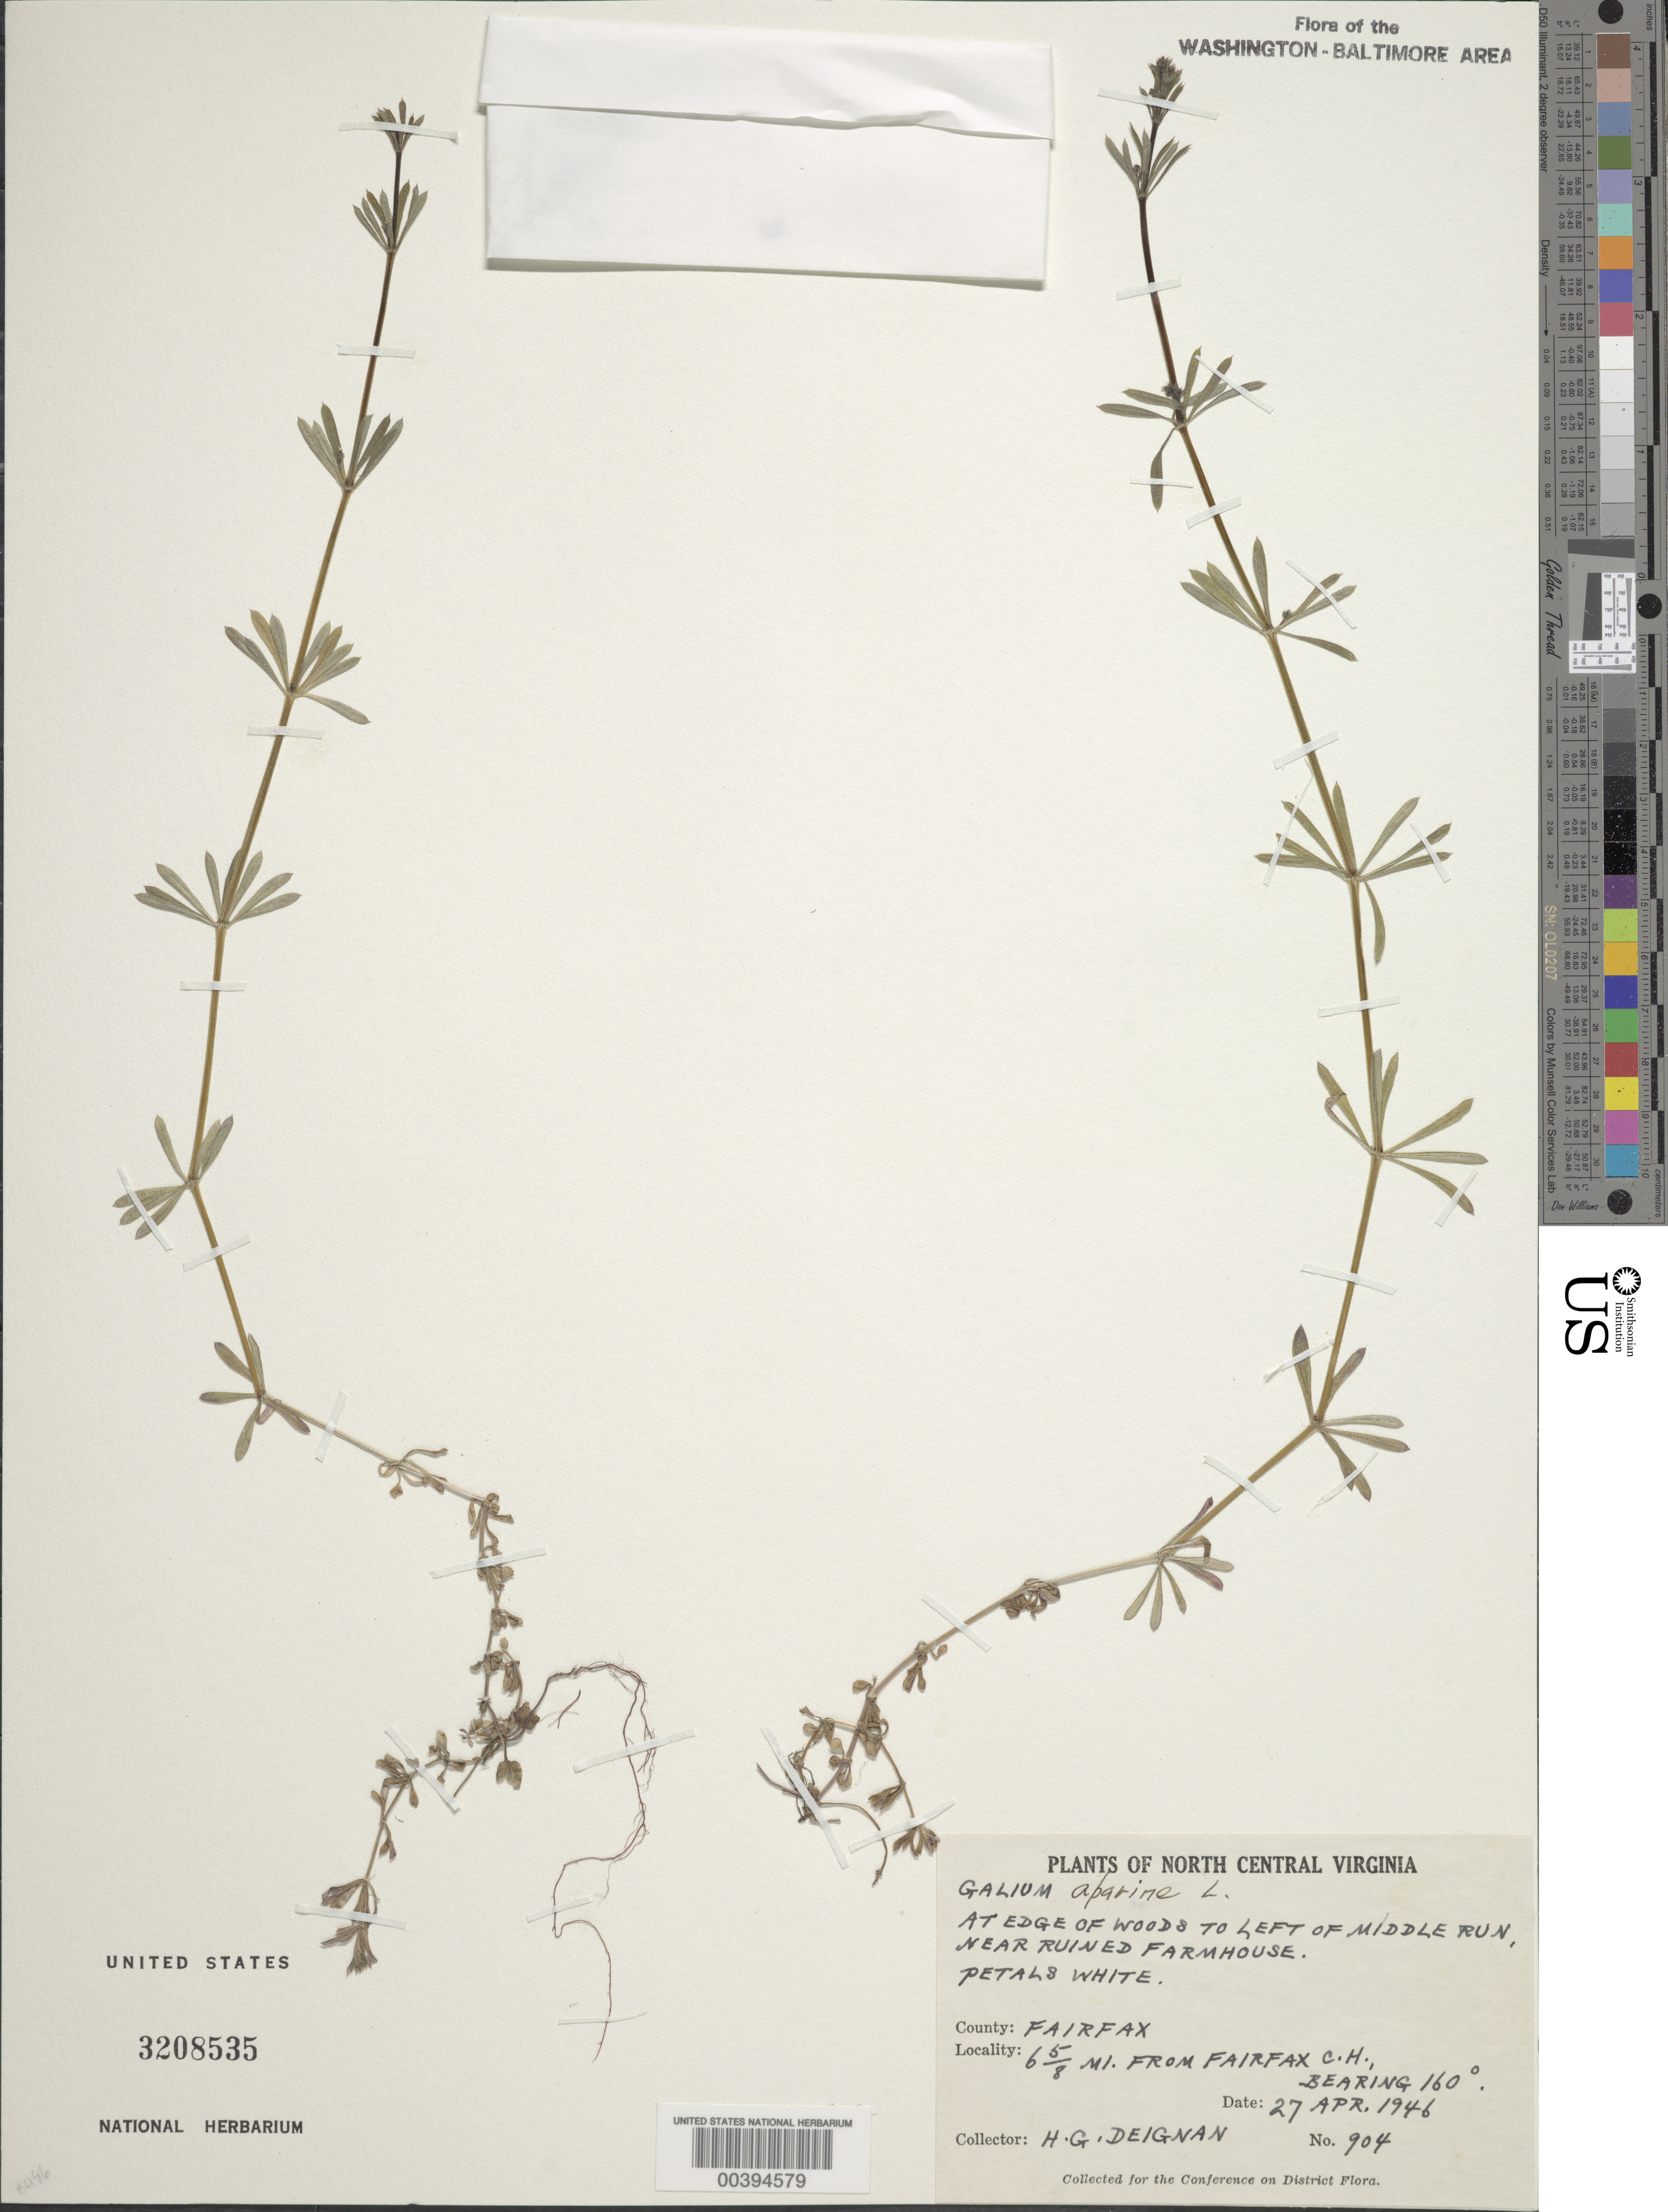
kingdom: Plantae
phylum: Tracheophyta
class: Magnoliopsida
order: Gentianales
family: Rubiaceae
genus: Galium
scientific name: Galium aparine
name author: L.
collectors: H. Deignan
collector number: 904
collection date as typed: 27 Apr 1946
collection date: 1946-04-27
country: United States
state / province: Virginia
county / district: Fairfax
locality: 6 5/8 Mi from Fairfax Court House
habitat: At edgeof woods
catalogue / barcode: US 3208535